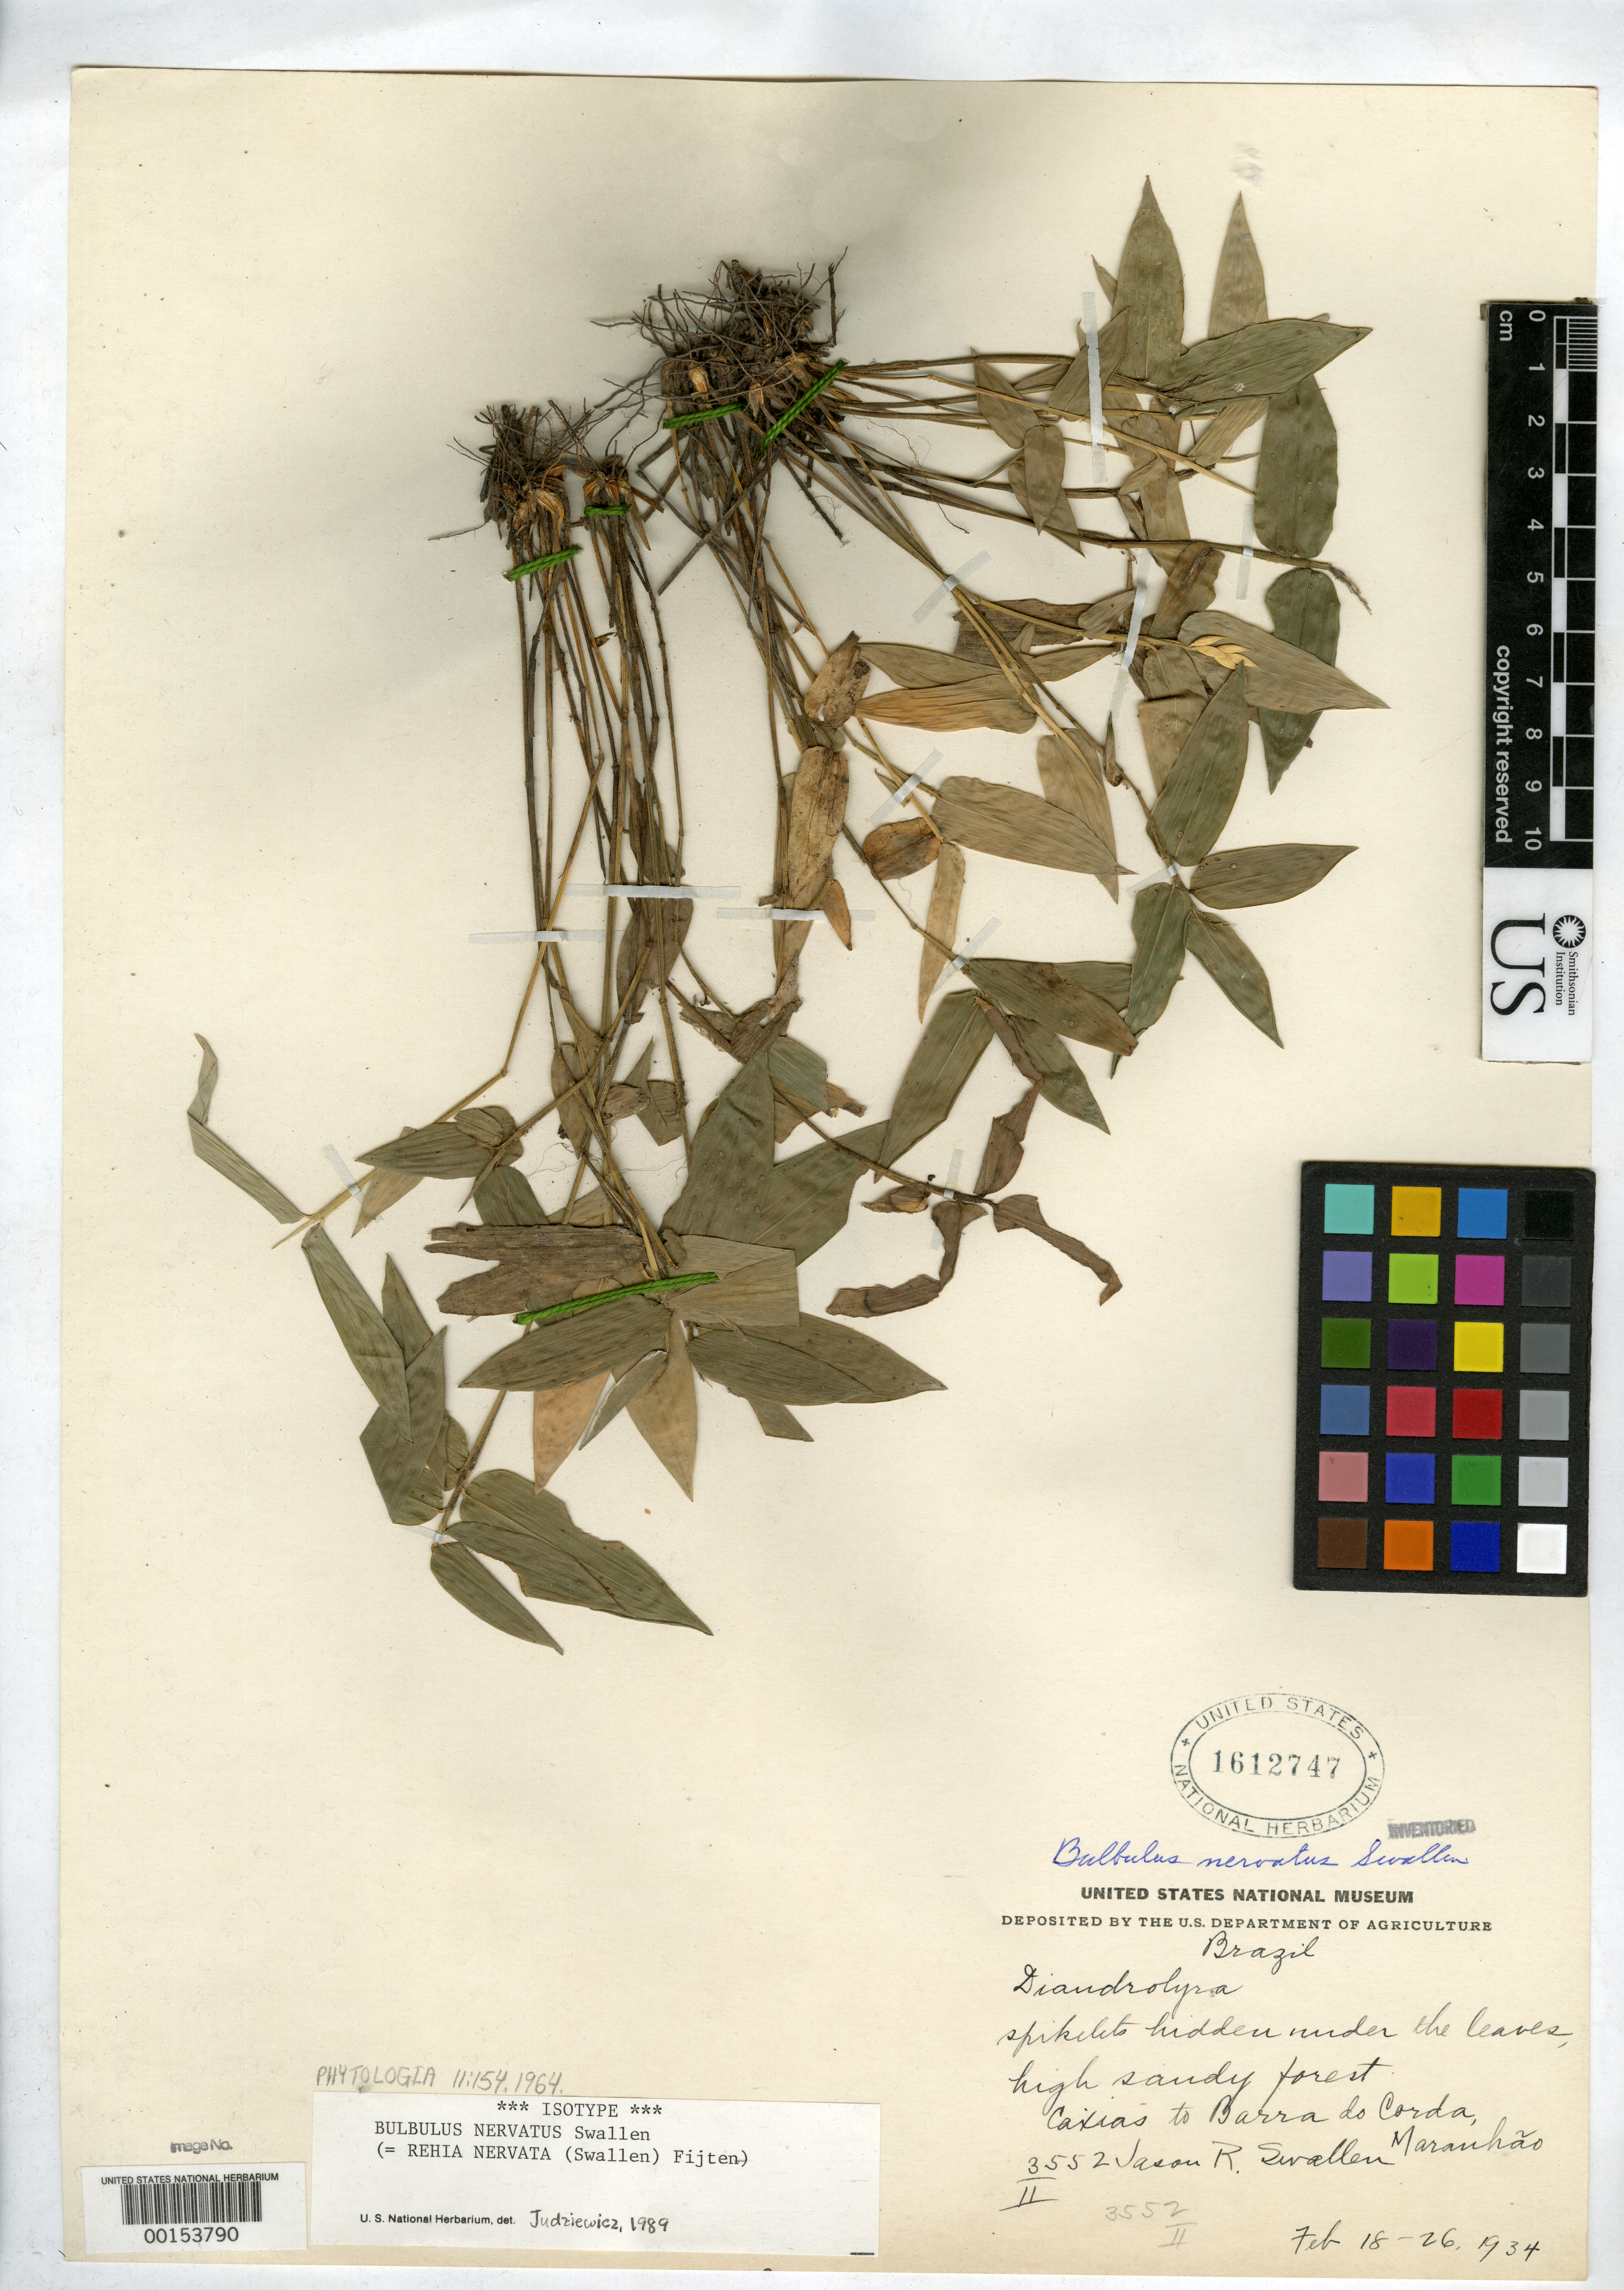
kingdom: Plantae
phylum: Tracheophyta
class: Liliopsida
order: Poales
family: Poaceae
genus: Bulbulus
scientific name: Bulbulus nervatus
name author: Swallen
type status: Isotype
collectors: J. R. Swallen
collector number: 3552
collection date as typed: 18 Feb 1934 to 26 Feb 1934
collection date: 1934-02-18/1934-02-26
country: Brazil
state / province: Maranhão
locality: Caxias to Barra do Corda.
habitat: High sandy forest.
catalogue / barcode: US 1612747